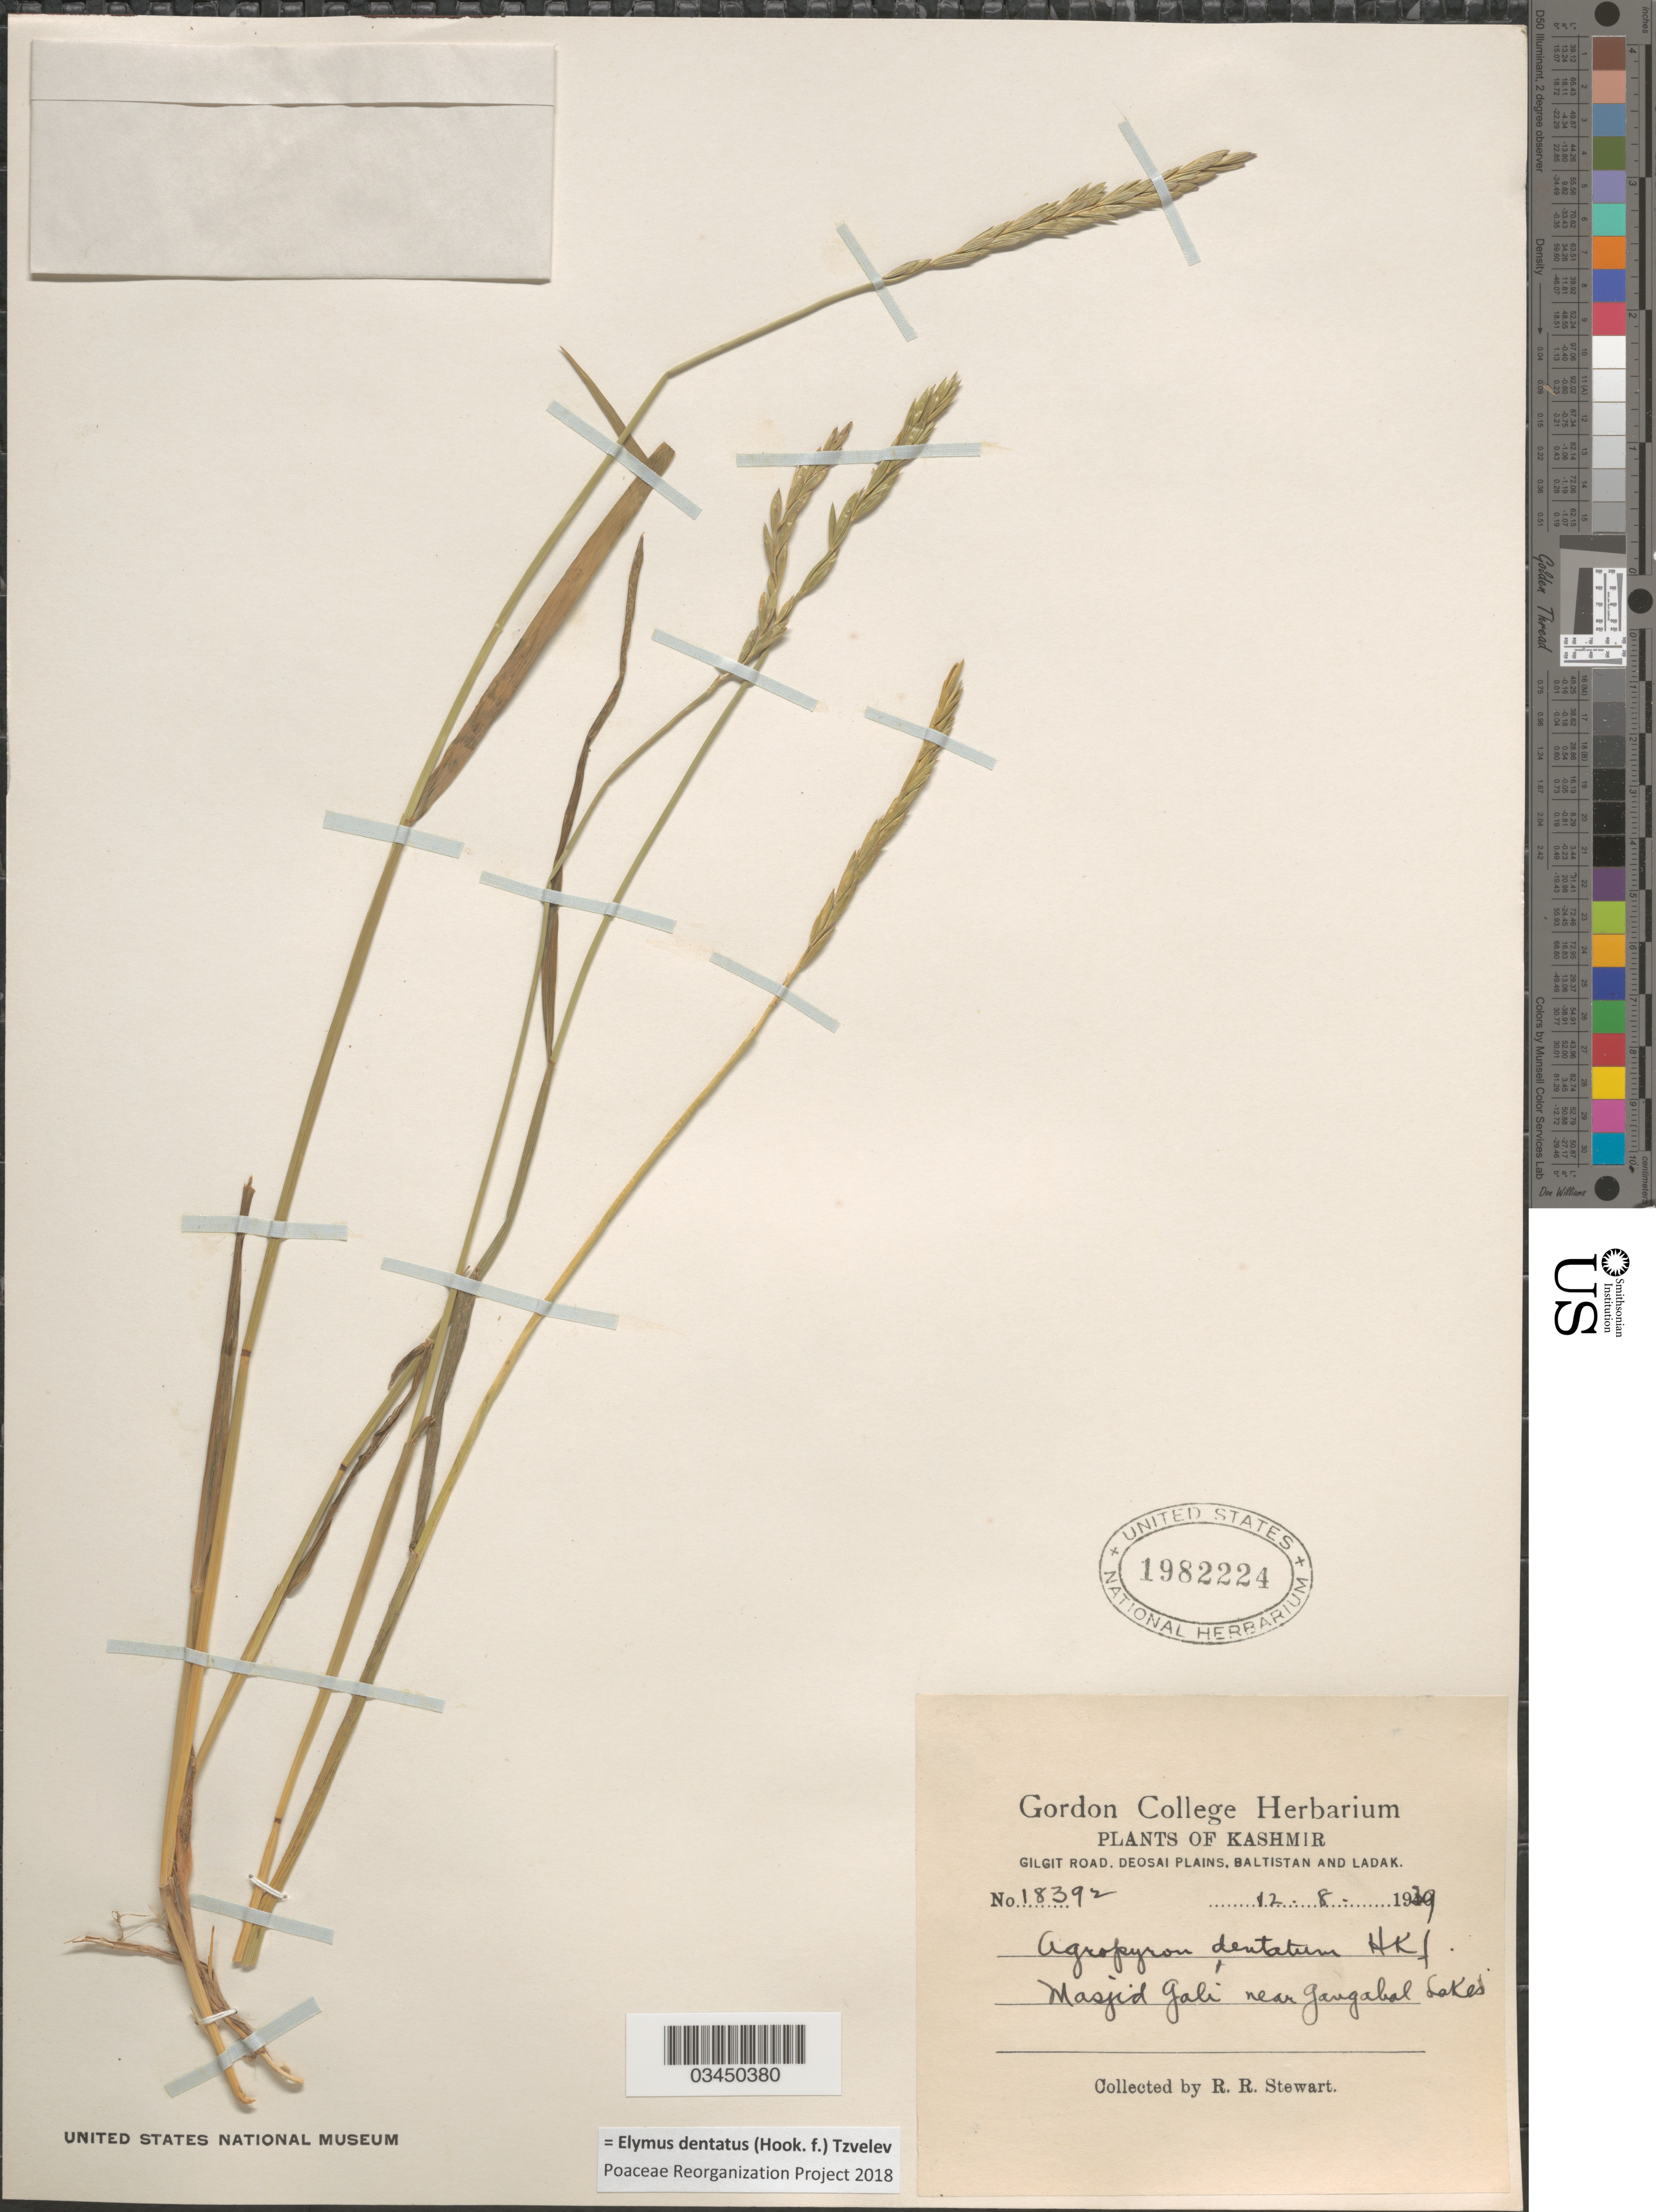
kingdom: Plantae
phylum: Tracheophyta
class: Liliopsida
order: Poales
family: Poaceae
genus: Elymus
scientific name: Elymus dentatus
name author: (Hook. f.) Tzvelev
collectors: R. Stewart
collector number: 18392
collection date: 1939-08-12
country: India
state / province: Jammu and Kashmir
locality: Kashmir. Gilgit Road, Deosai Plains, Baltistan and Ladak. Masjid Gali near Gangabal Lakes.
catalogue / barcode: US 1982224